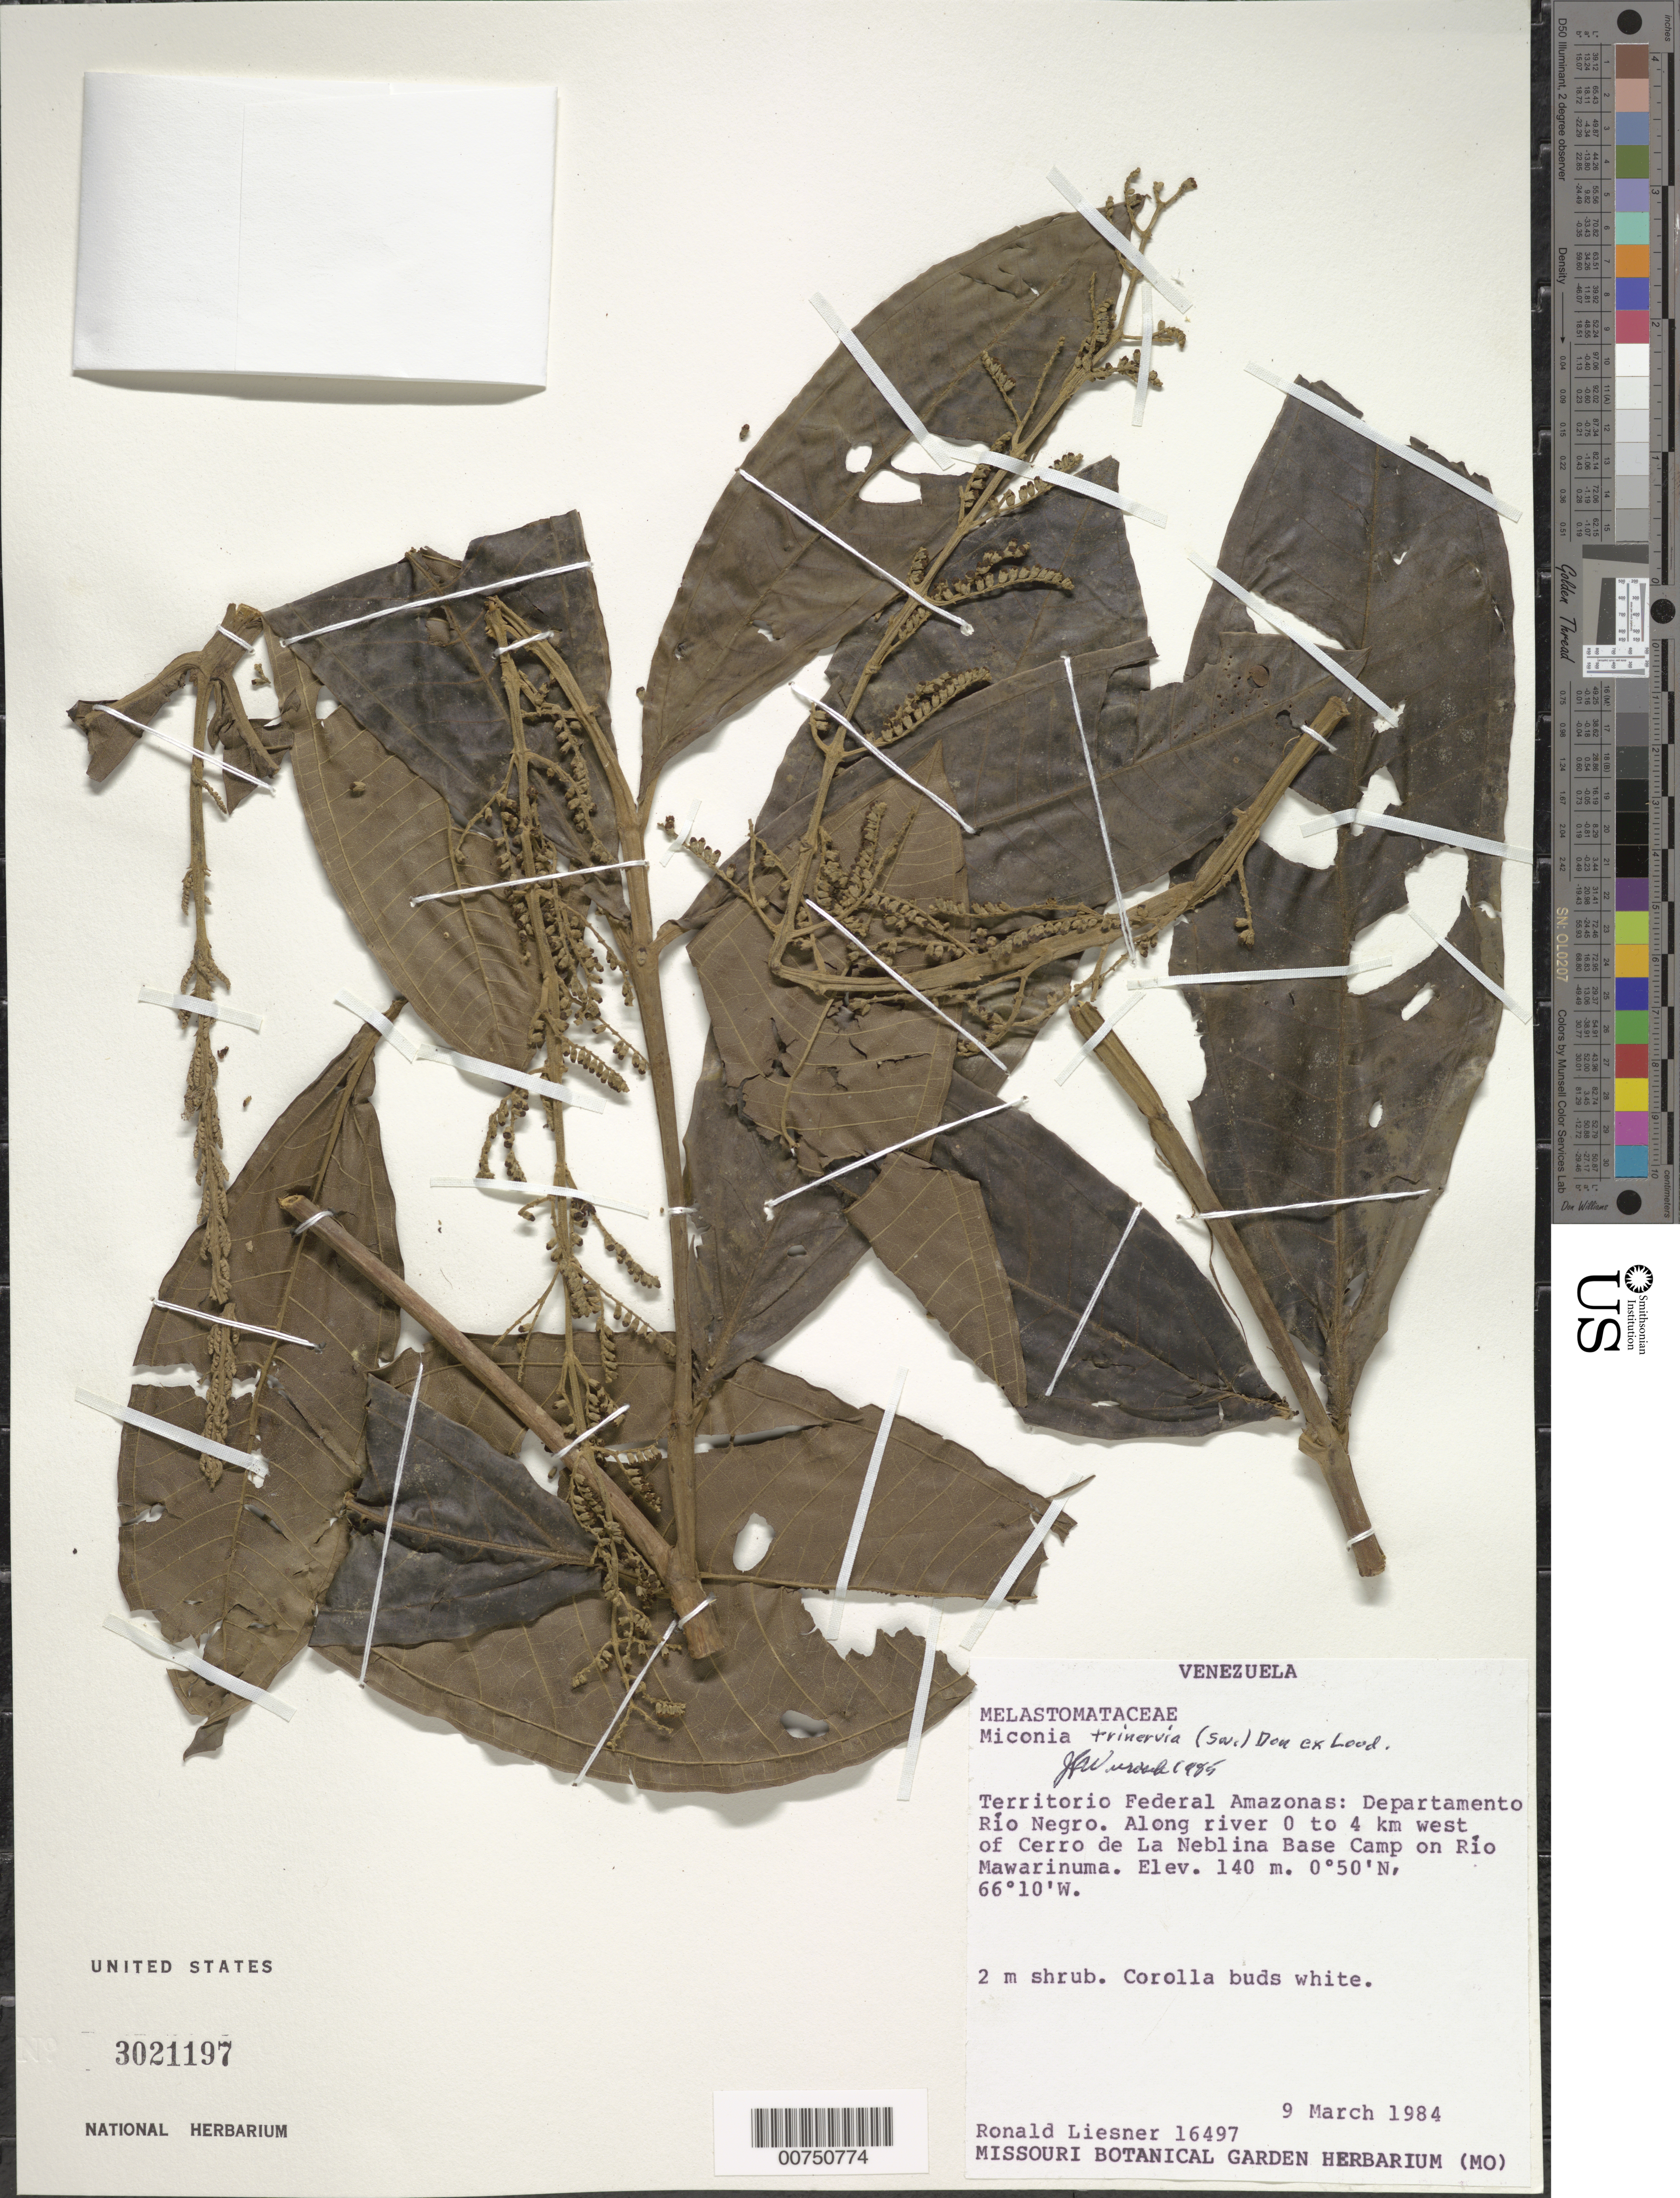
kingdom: Plantae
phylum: Tracheophyta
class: Magnoliopsida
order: Myrtales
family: Melastomataceae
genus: Miconia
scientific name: Miconia trinervia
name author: (Sw.) D. Don ex Loudon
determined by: Wurdack, John J., (US), US (UNITED STATES)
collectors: R. L. Liesner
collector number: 16497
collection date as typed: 9-Mar-84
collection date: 1984-03-09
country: Venezuela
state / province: Amazonas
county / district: Río Negro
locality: Río Mawarinuma, 0-4 km N of Cerro de La Neblina Base Camp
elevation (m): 140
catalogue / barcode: US 3021197